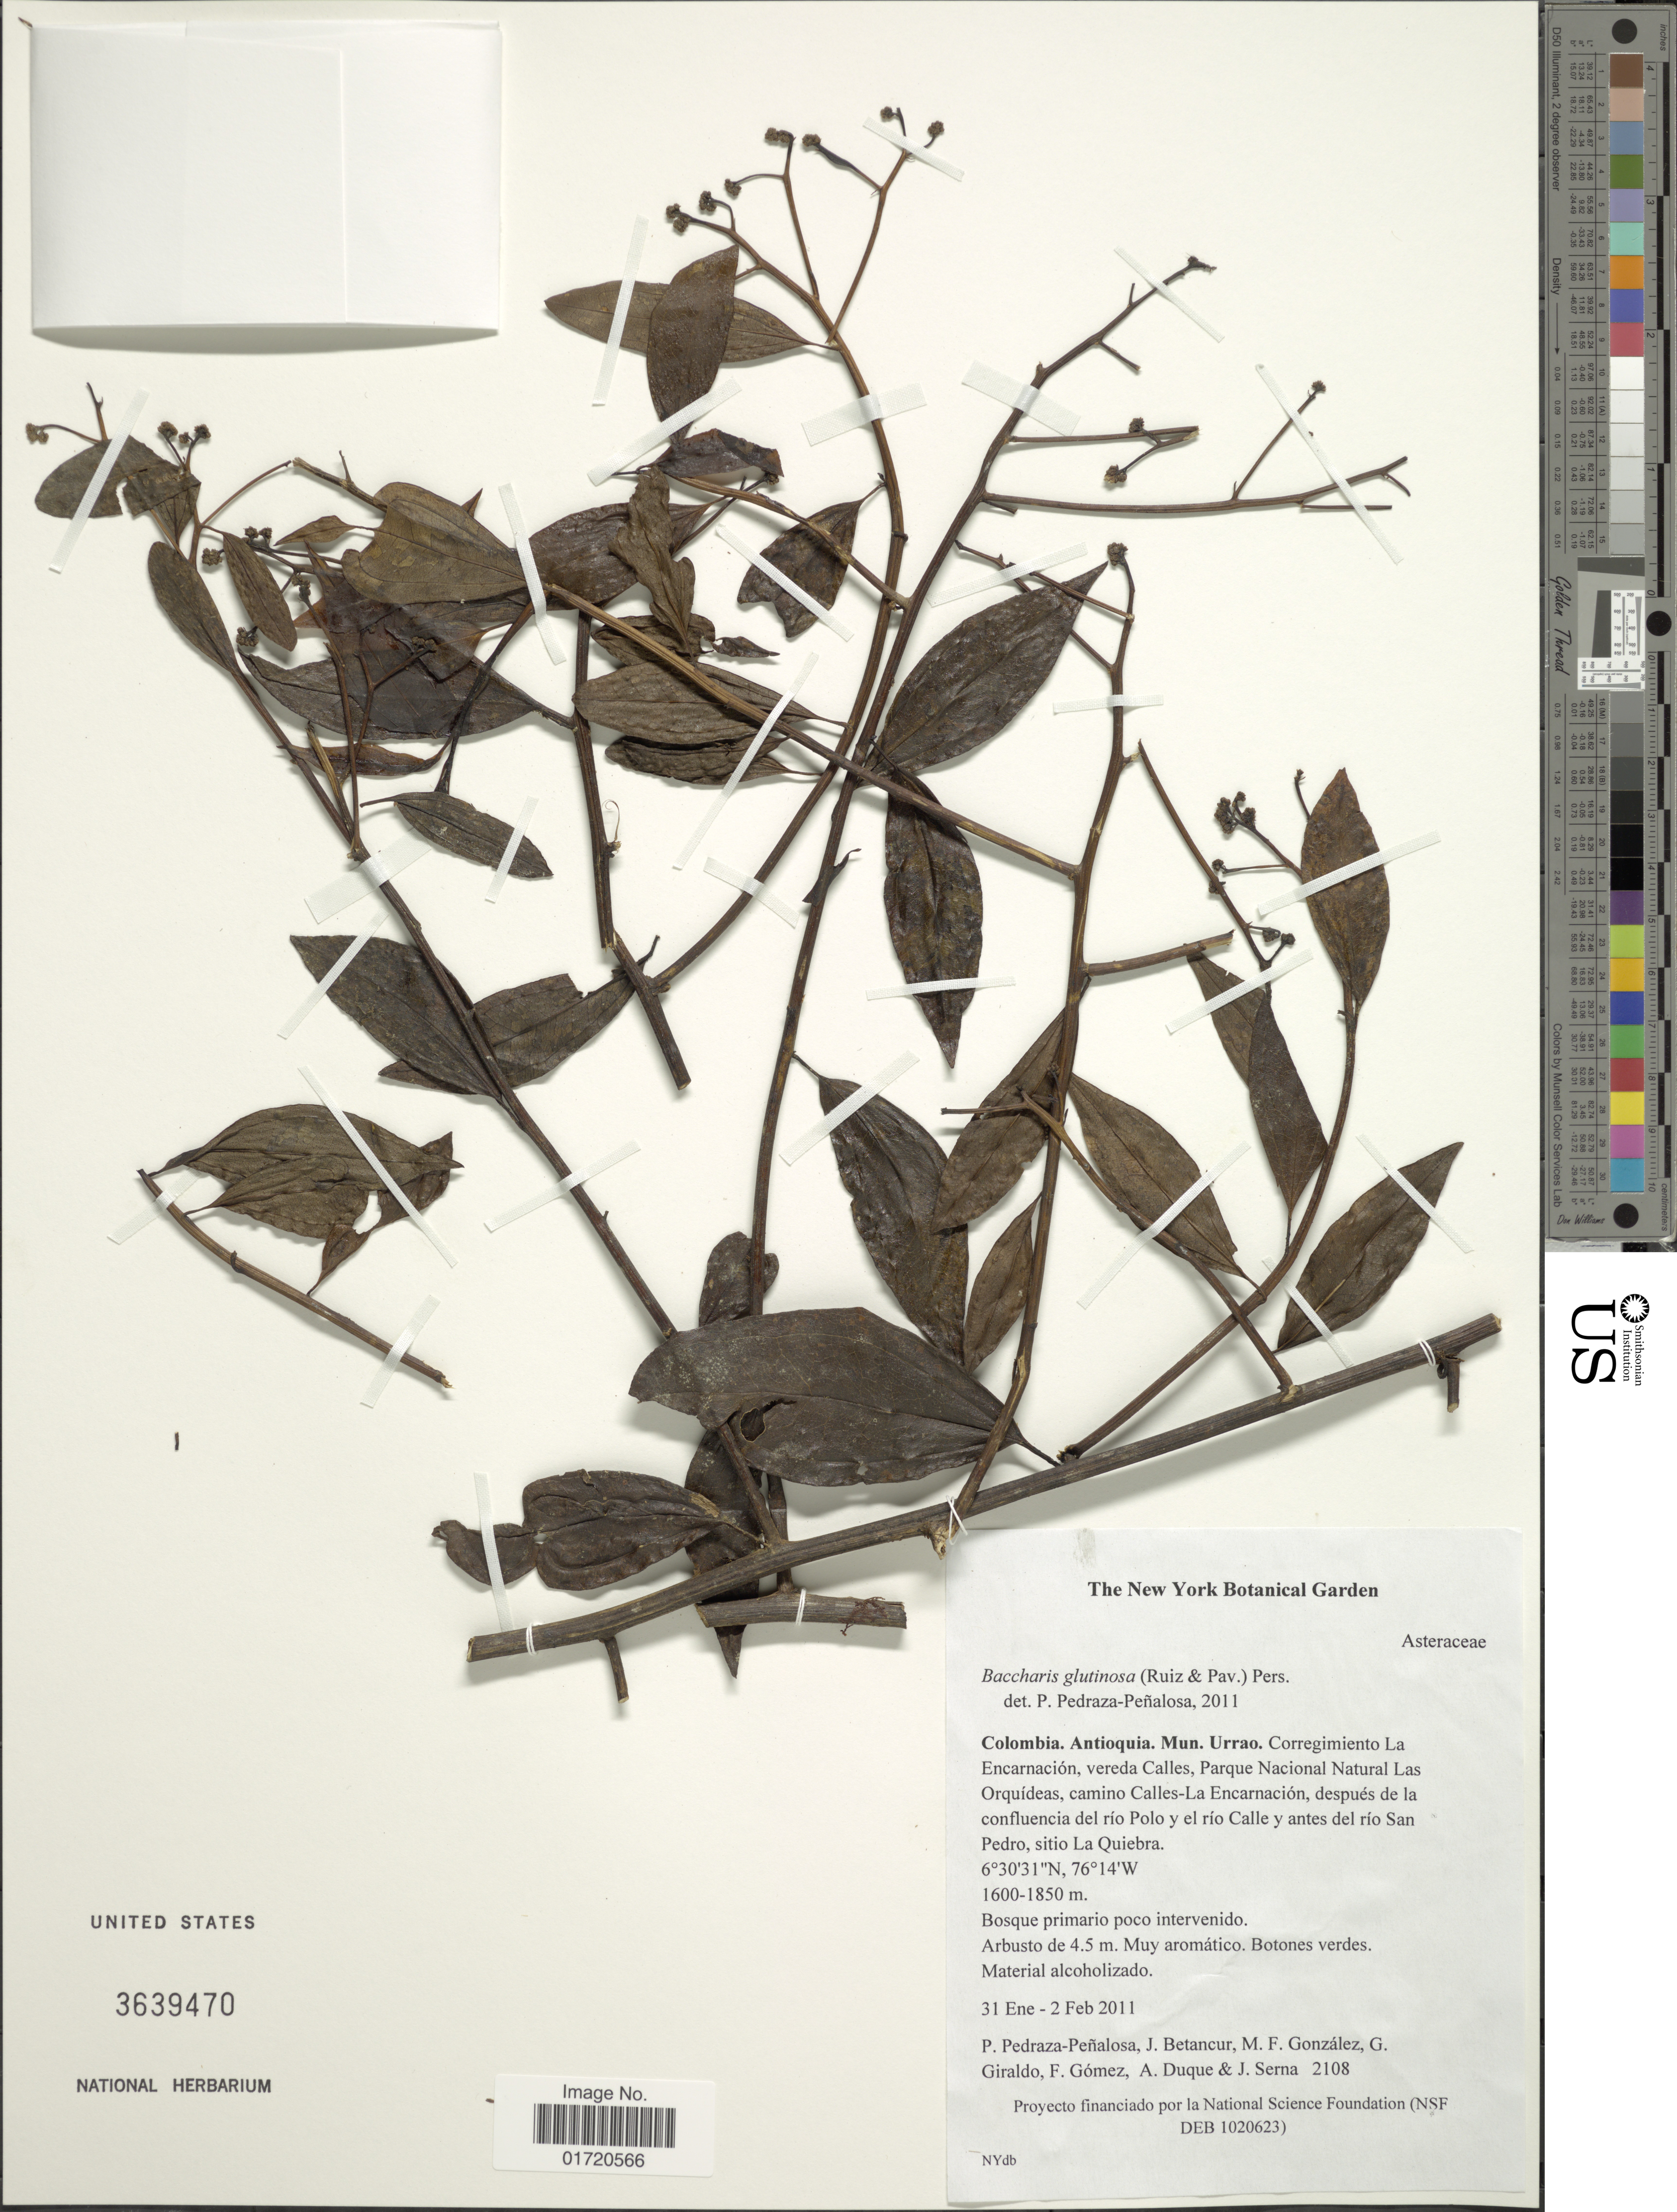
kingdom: Plantae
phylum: Tracheophyta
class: Magnoliopsida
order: Asterales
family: Asteraceae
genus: Baccharis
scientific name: Baccharis glutinosa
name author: Pers.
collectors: P. Pedraza-Peñalosa, J. Betancur, M. Gonzalez, G. Giraldo & et al.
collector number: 2108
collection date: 2011-01-31/2011-02-02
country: Colombia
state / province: Antioquia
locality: Mun. Urrao. Corregimiento La Encarnacion, vereda calles, Parque Nacional Natural Las Orquideas, camino Calles-La Encarnación, después de la confluencia del río calle y antes del río San Pedro, sitio La Quiebra.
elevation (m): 1600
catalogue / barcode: US 3639470